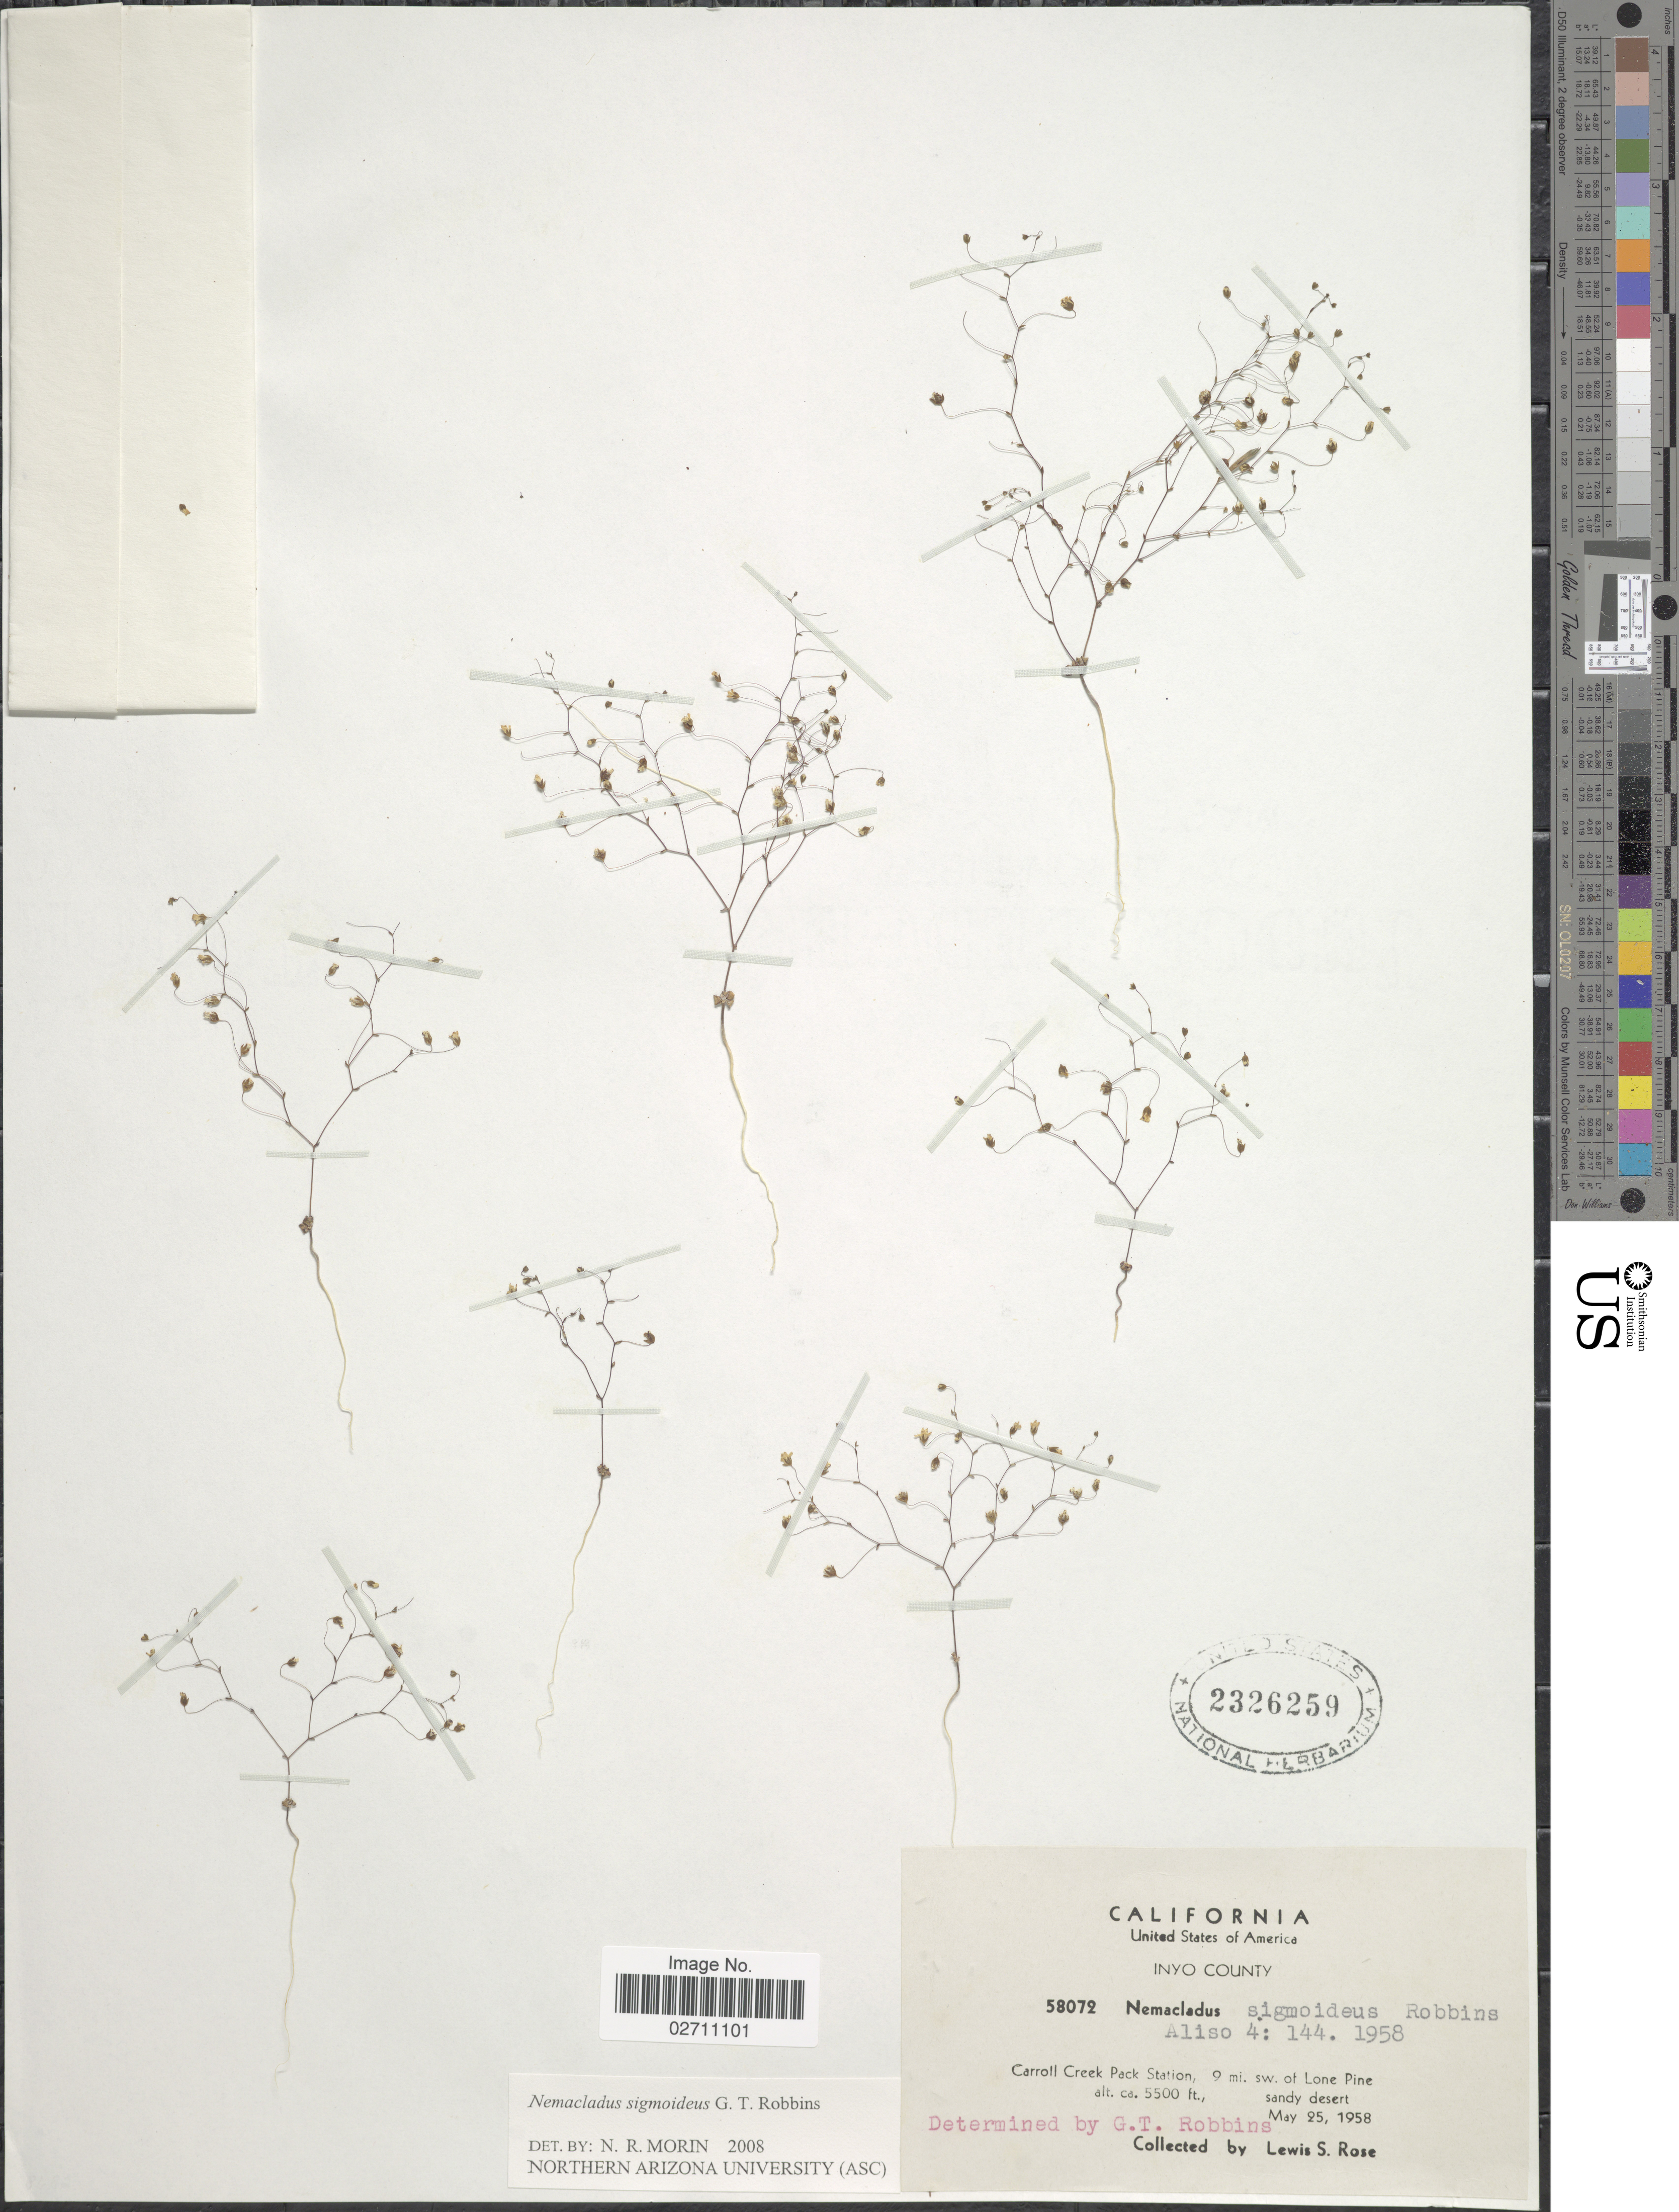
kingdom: Plantae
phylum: Tracheophyta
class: Magnoliopsida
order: Asterales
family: Campanulaceae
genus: Nemacladus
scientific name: Nemacladus sigmoideus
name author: G.T. Robbins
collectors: L. S. Rose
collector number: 58072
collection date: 1958-05-25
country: United States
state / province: California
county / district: Inyo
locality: Inyo County, Carroll Creek Pack Station, 9 mi. sw. of Lone Pine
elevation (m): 1676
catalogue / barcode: US 2326259